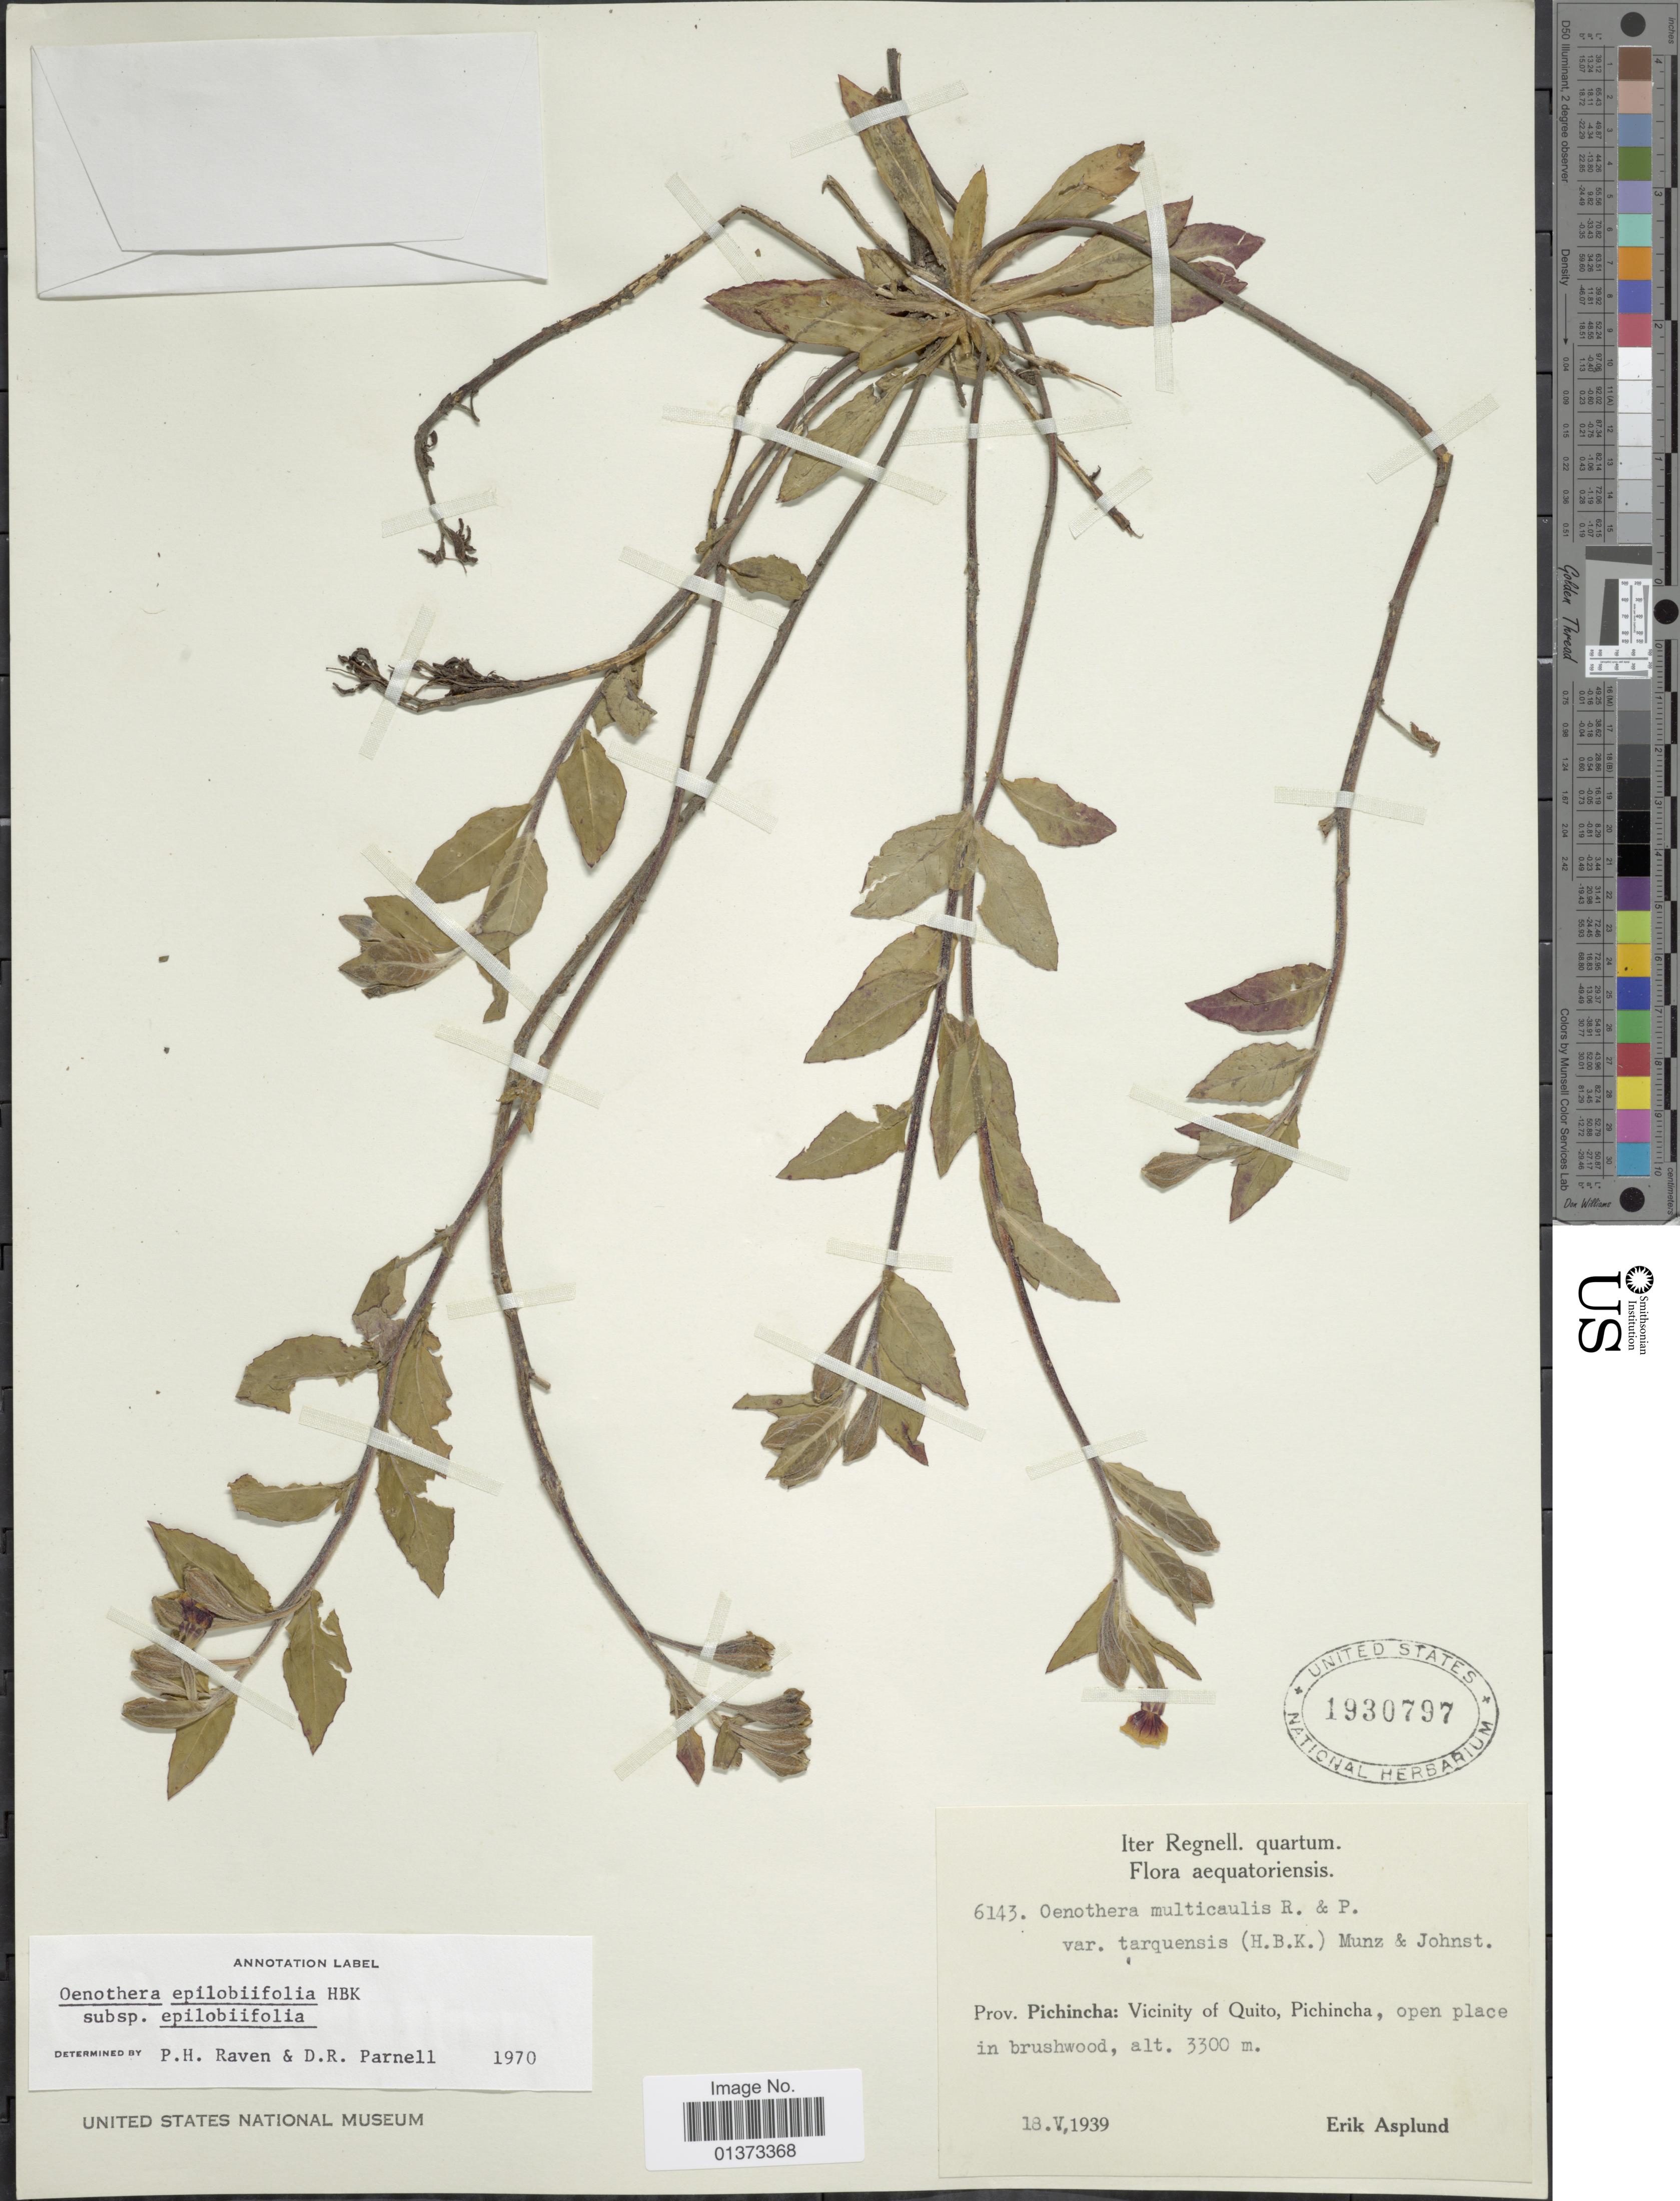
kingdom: Plantae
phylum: Tracheophyta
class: Magnoliopsida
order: Myrtales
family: Onagraceae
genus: Oenothera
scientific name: Oenothera epilobiifolia subsp. epilobiifolia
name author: Kunth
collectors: E. Asplund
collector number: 6143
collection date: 1939-05-18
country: Ecuador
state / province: Pichincha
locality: Vicinity of Quito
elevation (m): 3300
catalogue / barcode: US 1930797